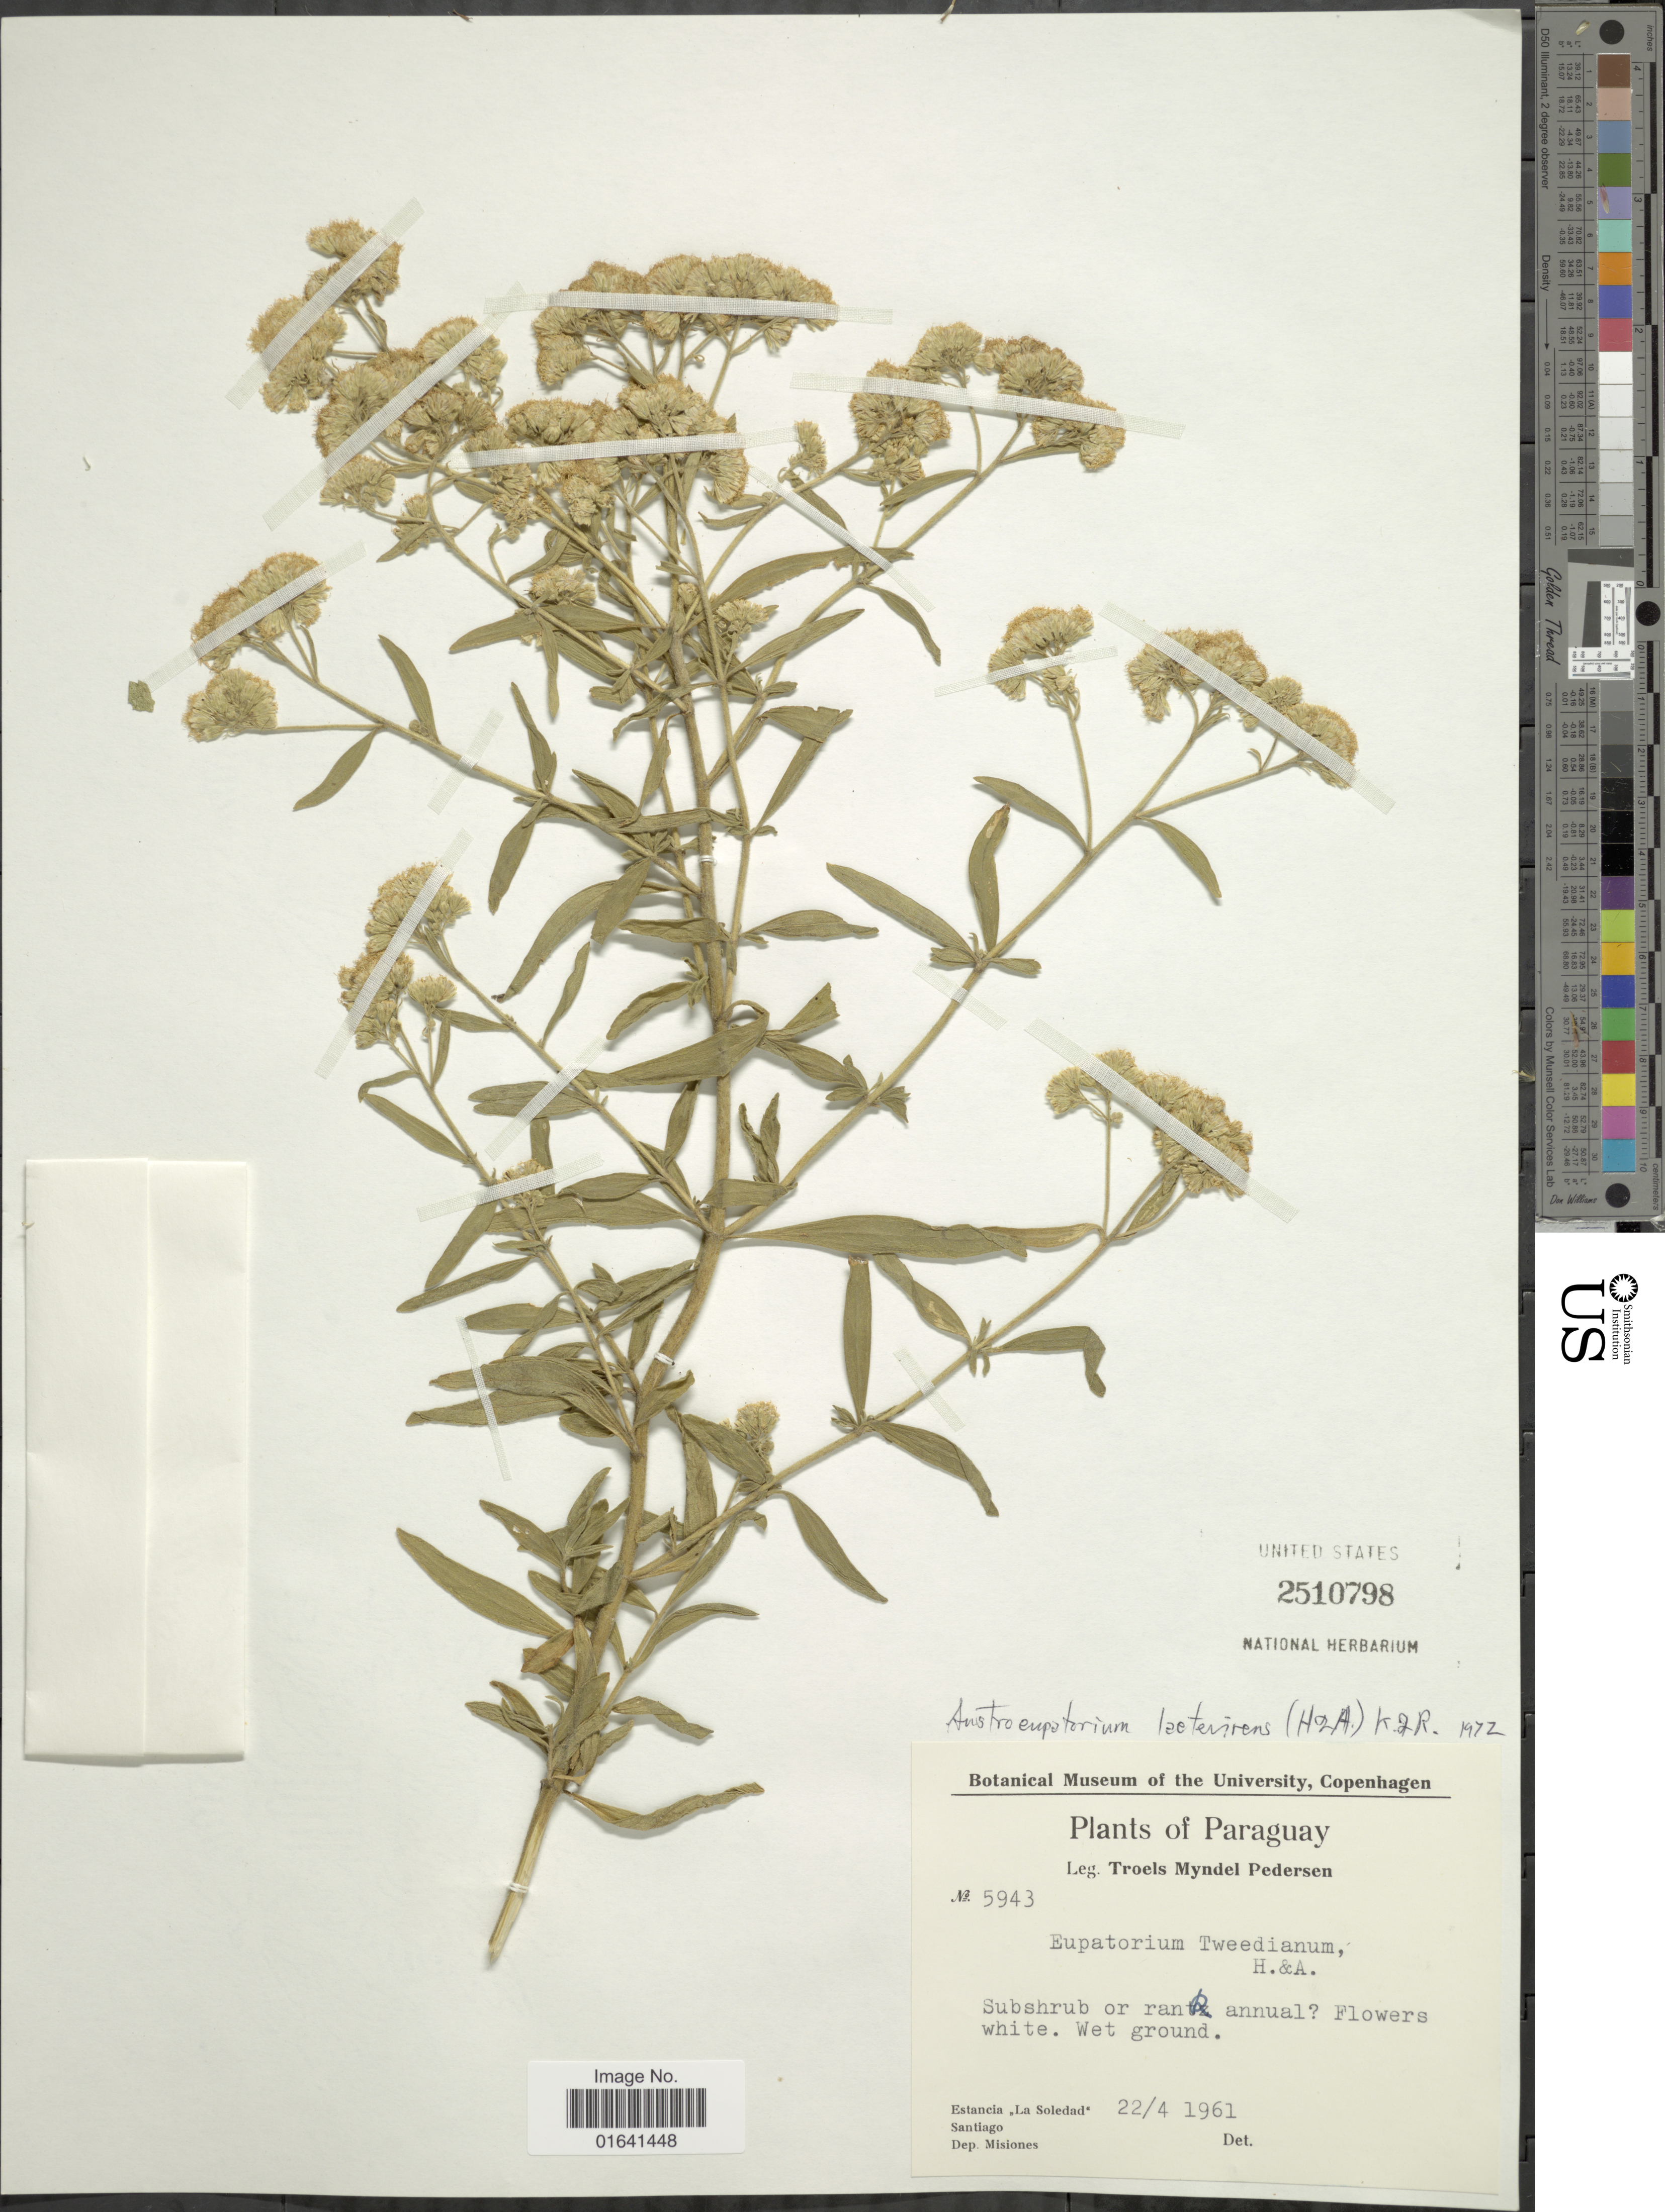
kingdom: Plantae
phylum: Tracheophyta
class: Magnoliopsida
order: Asterales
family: Asteraceae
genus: Austroeupatorium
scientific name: Austroeupatorium laete-virens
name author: (Hook. & Arn.) R.M. King & H. Rob.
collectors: T. Pederson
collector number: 5934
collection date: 1961-04-22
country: Paraguay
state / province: Misiones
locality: Estancia La Soledad, Santiago, Dep. Misiones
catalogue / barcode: US 2510798